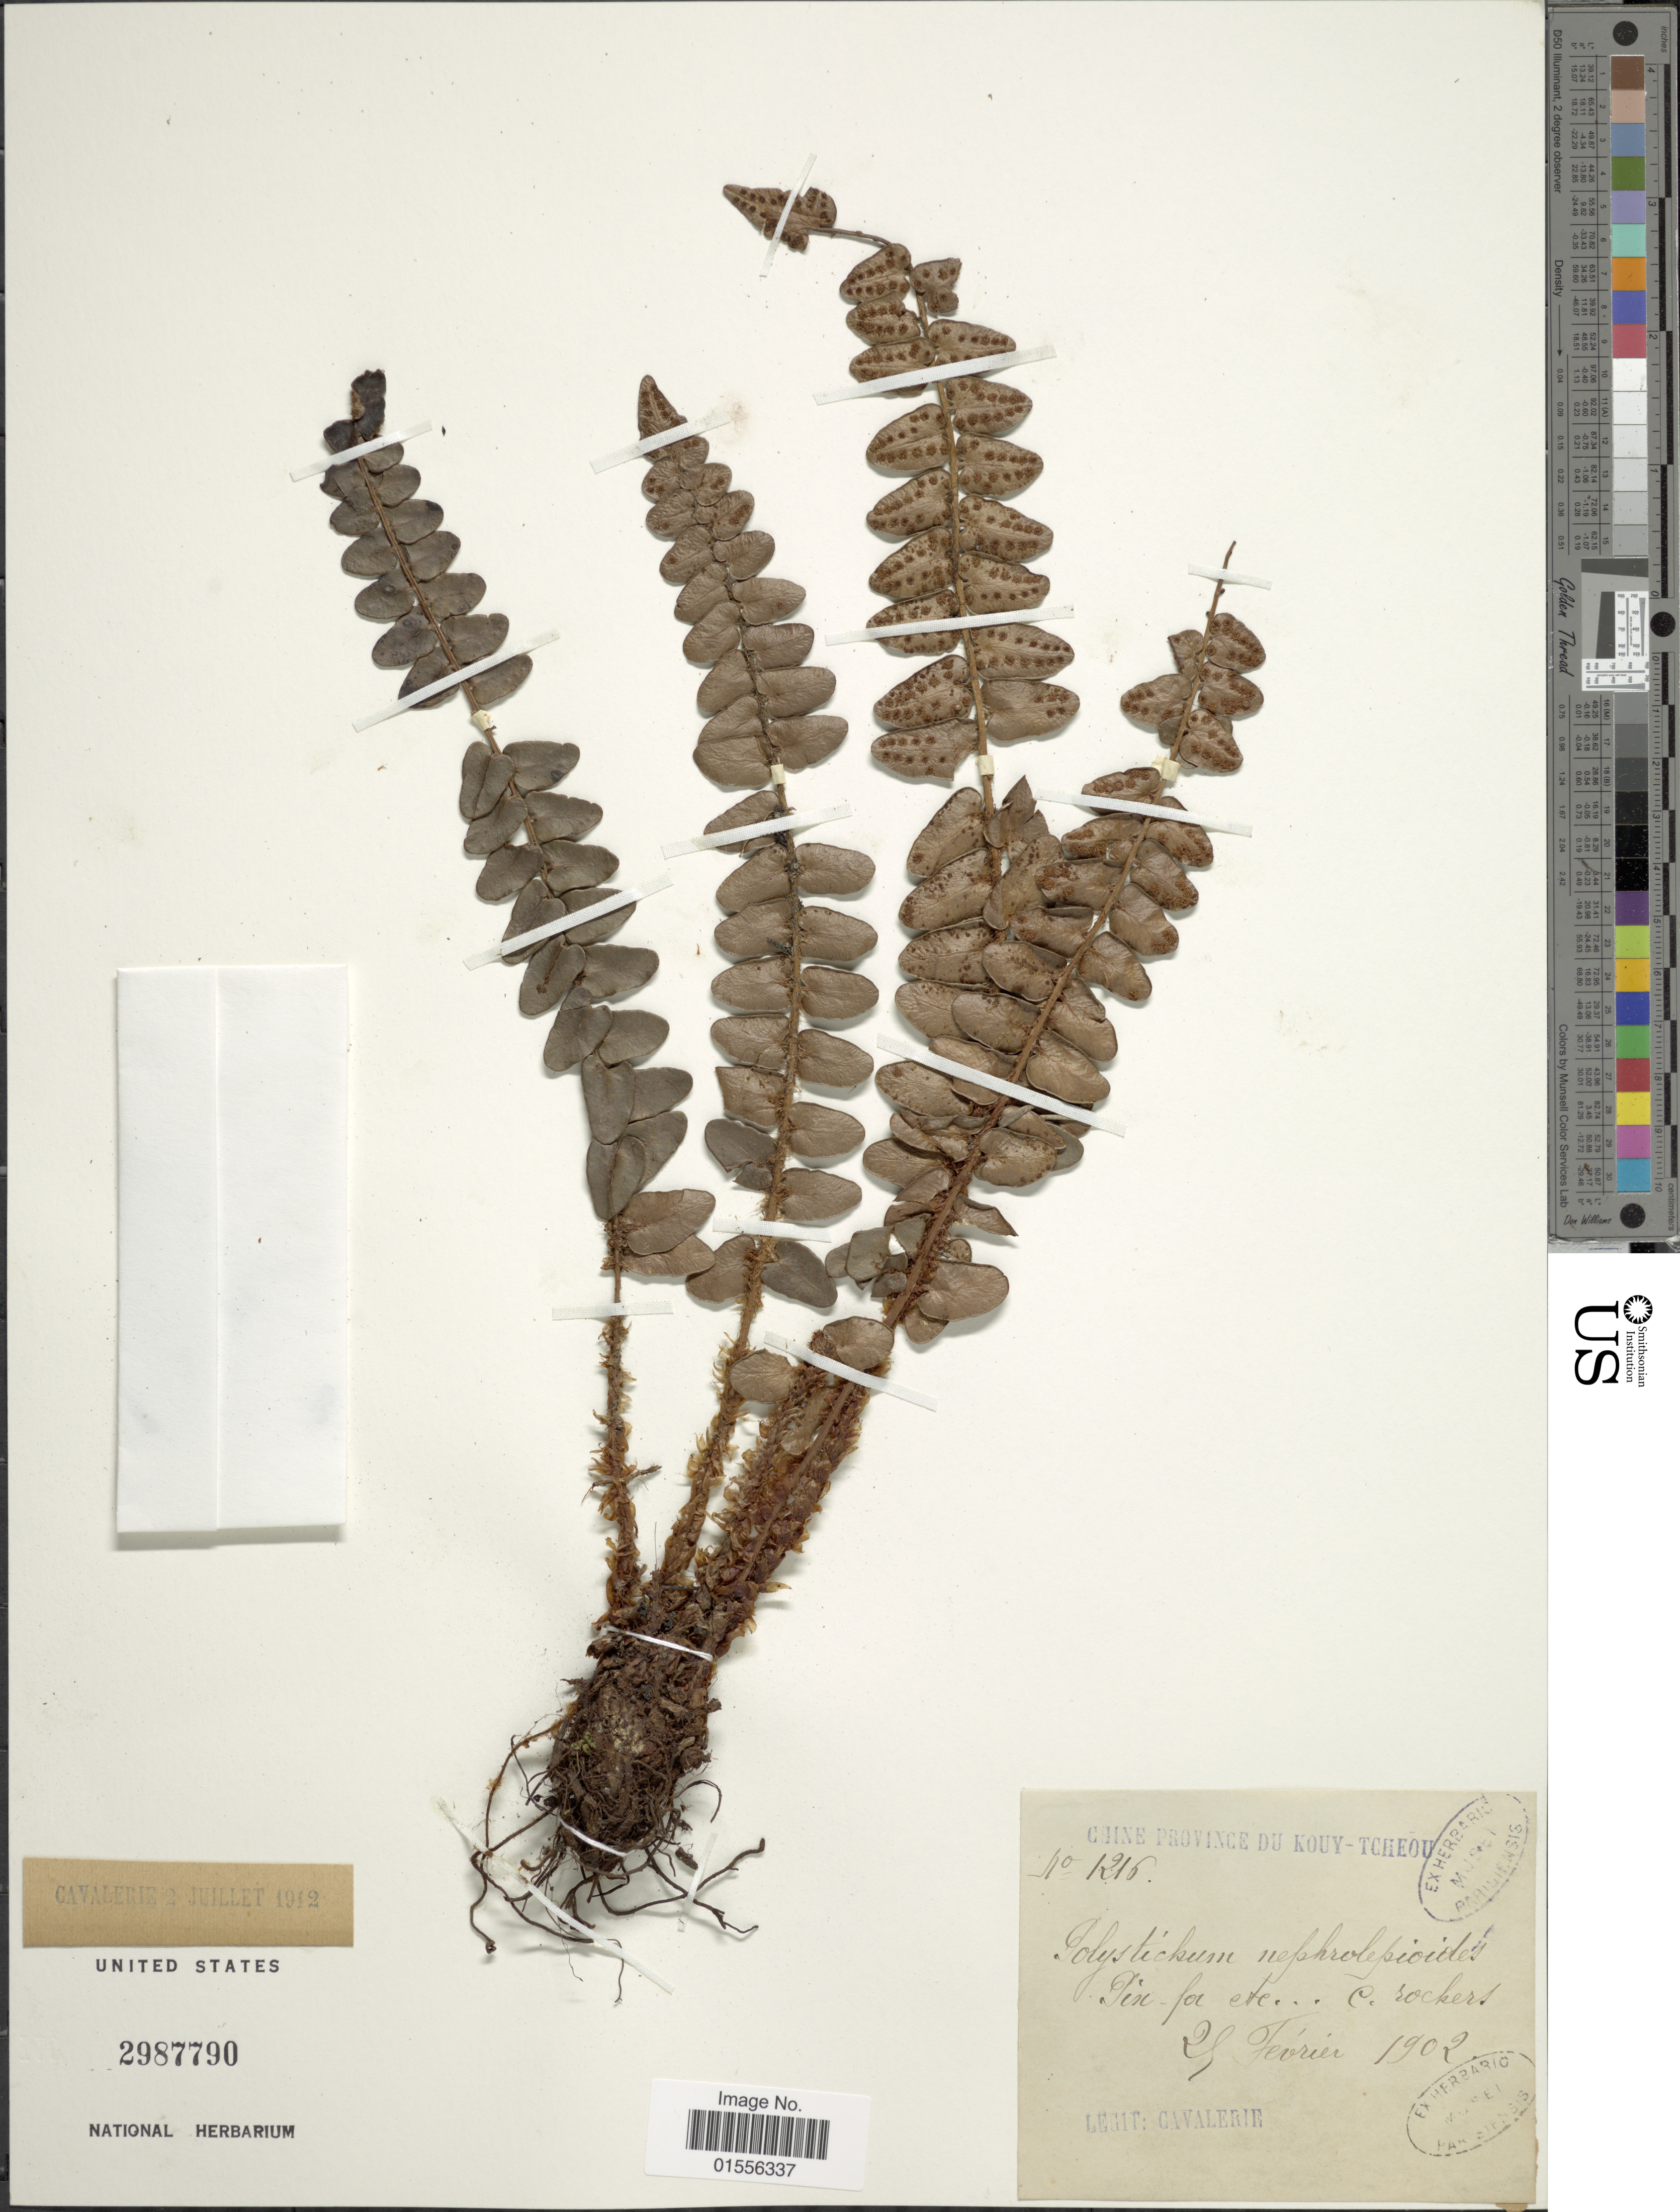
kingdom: Plantae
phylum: Tracheophyta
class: Polypodiopsida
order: Polypodiales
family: Dryopteridaceae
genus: Cyrtomium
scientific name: Cyrtomium nephrolepioides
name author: (Christ) Copel.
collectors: -. Cavalerie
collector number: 1216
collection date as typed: Transcribed d/m/y: 29/2/1902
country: China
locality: Kouy-tcheou [interpreted]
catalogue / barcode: US 2987790